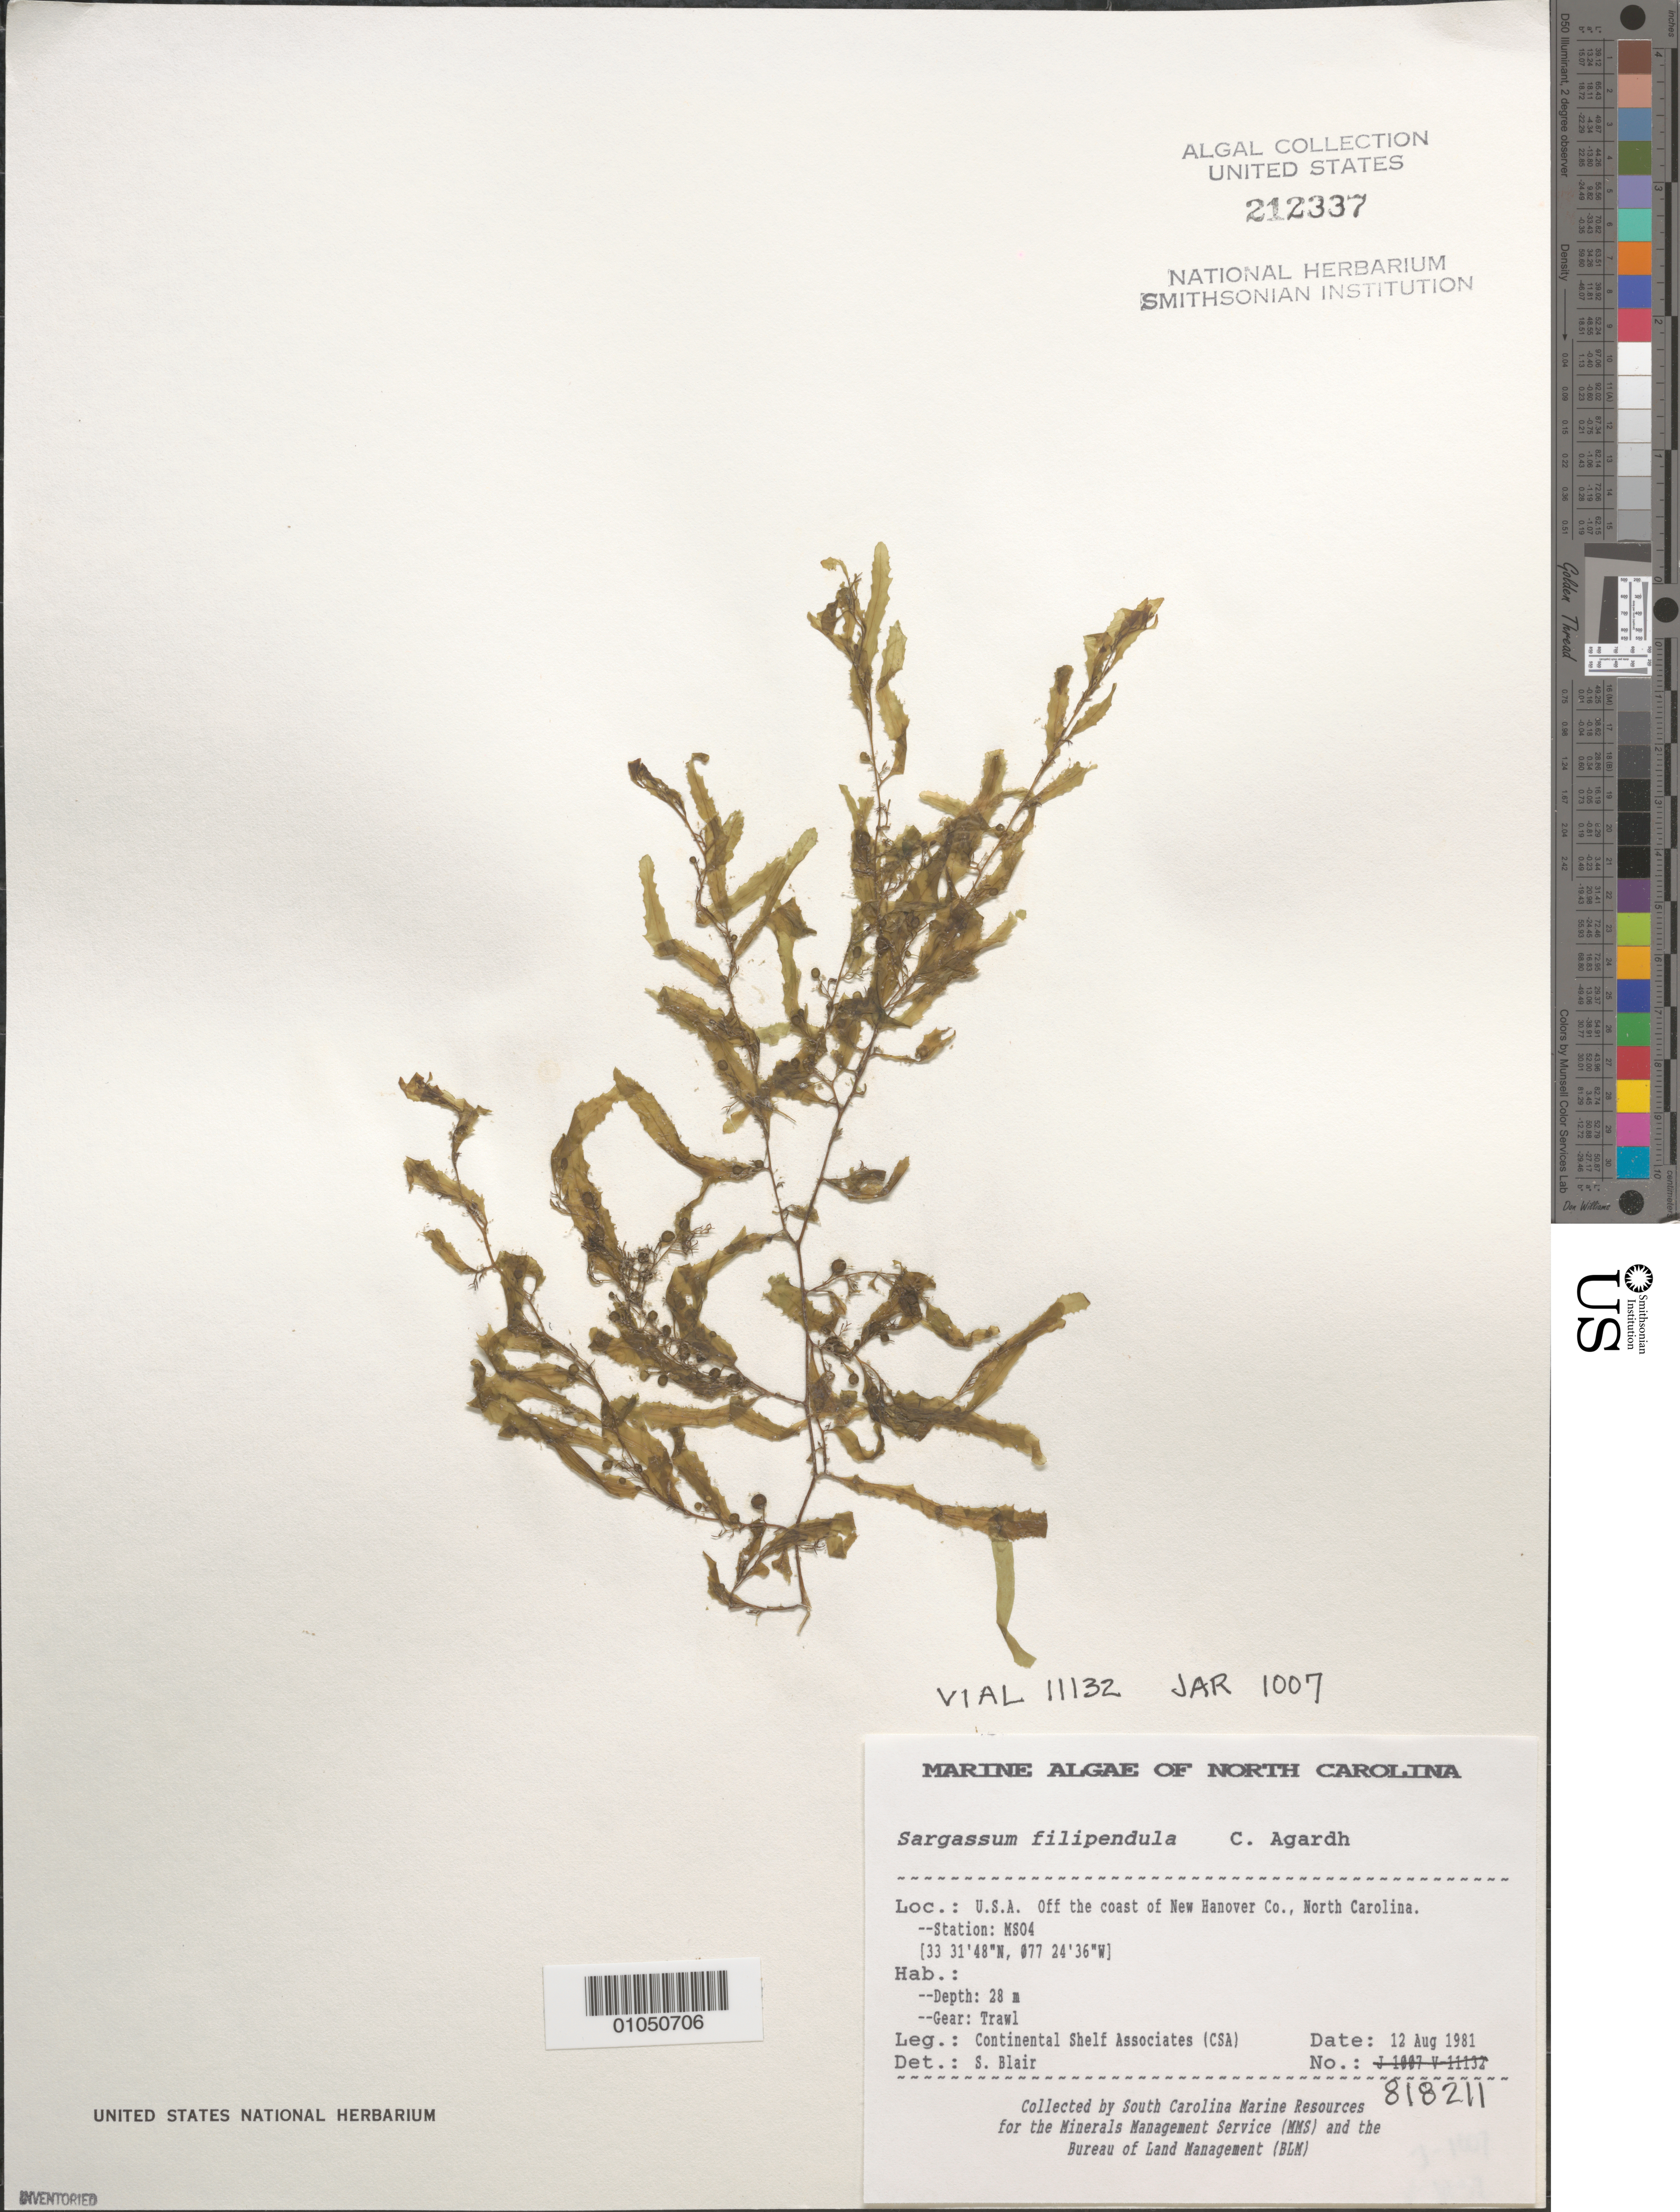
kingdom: Chromista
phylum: Ochrophyta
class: Phaeophyceae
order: Fucales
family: Sargassaceae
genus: Sargassum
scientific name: Sargassum filipendula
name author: C. Agardh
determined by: Blair, S. M.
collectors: Continental Shelf Associates for the MMS/BLM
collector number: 818211 Station MS04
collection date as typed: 12 Aug 1981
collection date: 1981-08-12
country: United States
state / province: North Carolina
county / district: New Hanover County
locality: Off coast of New Hanover County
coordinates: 33 31'48"N, 77 24'36"W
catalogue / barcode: US 212337